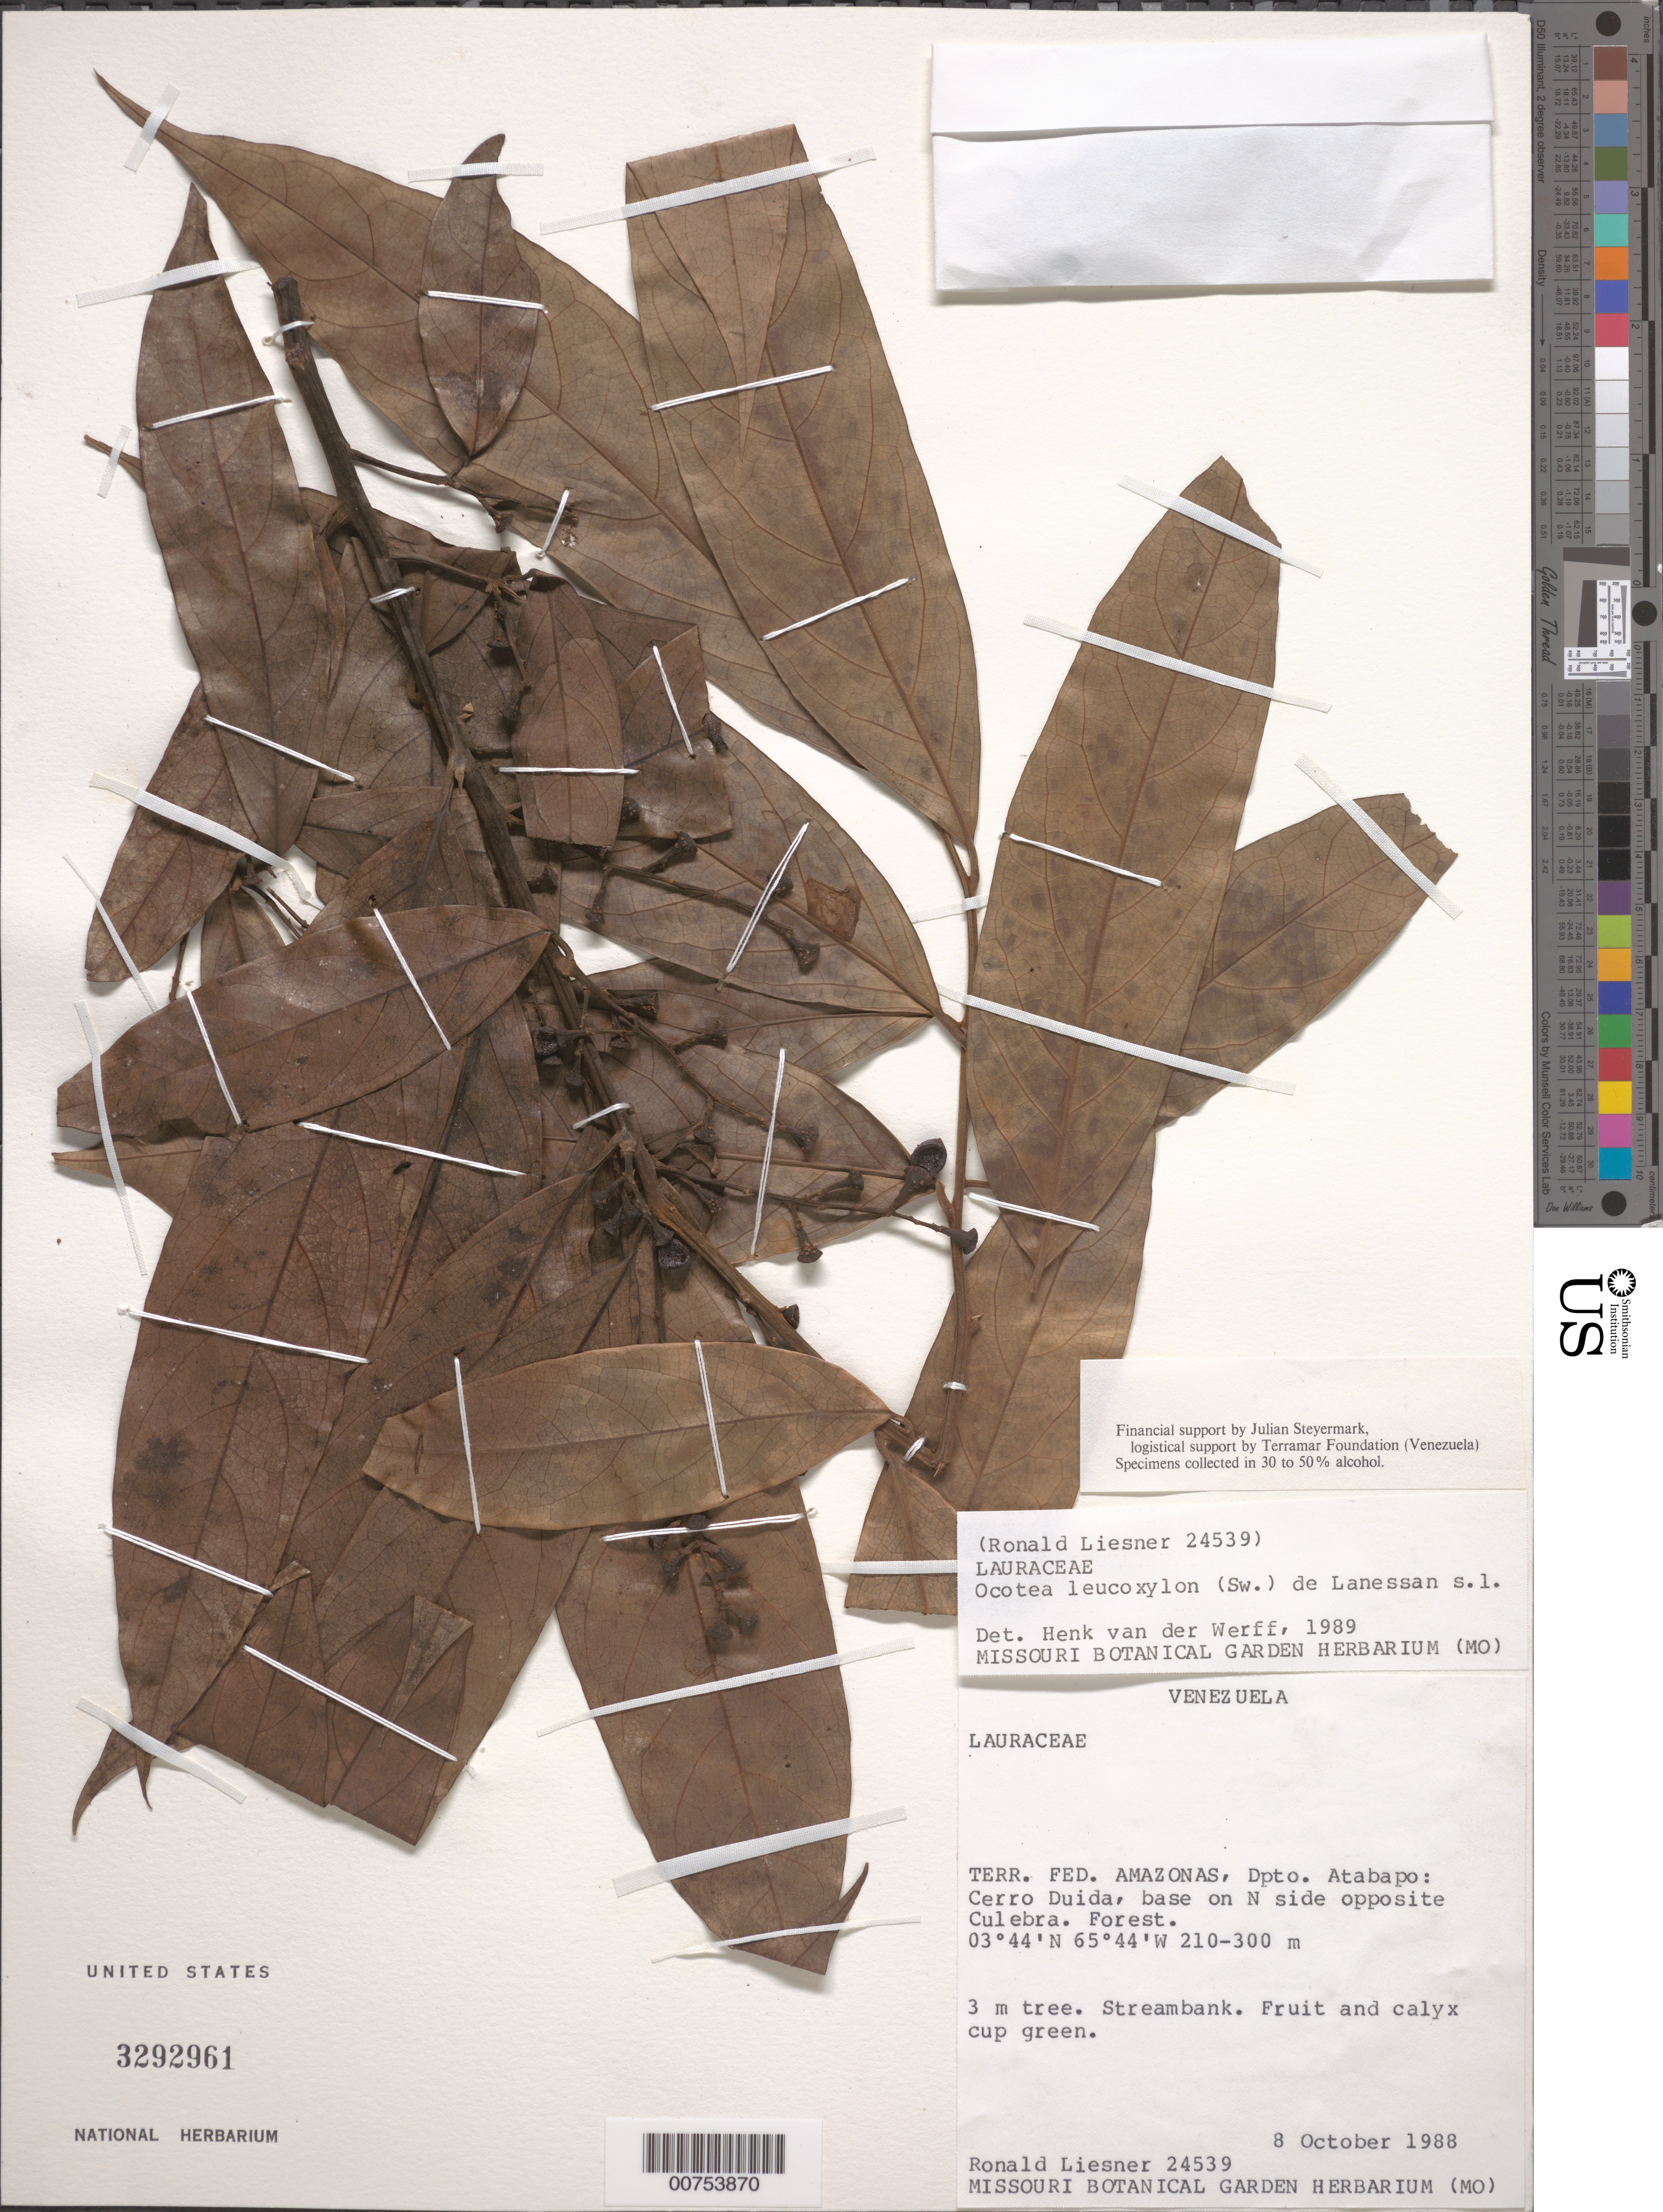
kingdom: Plantae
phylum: Tracheophyta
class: Magnoliopsida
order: Laurales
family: Lauraceae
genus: Ocotea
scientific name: Ocotea leucoxylon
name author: (Sw.) Laness.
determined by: van der Werff, H., (MO), Missouri Botanical Garden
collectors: R. L. Liesner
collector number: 24539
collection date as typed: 8-Oct-88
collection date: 1988-10-08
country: Venezuela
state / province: Amazonas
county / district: Atabapo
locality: Cerro Duida, opposite Culebra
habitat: Streambank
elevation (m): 210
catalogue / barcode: US 3292961